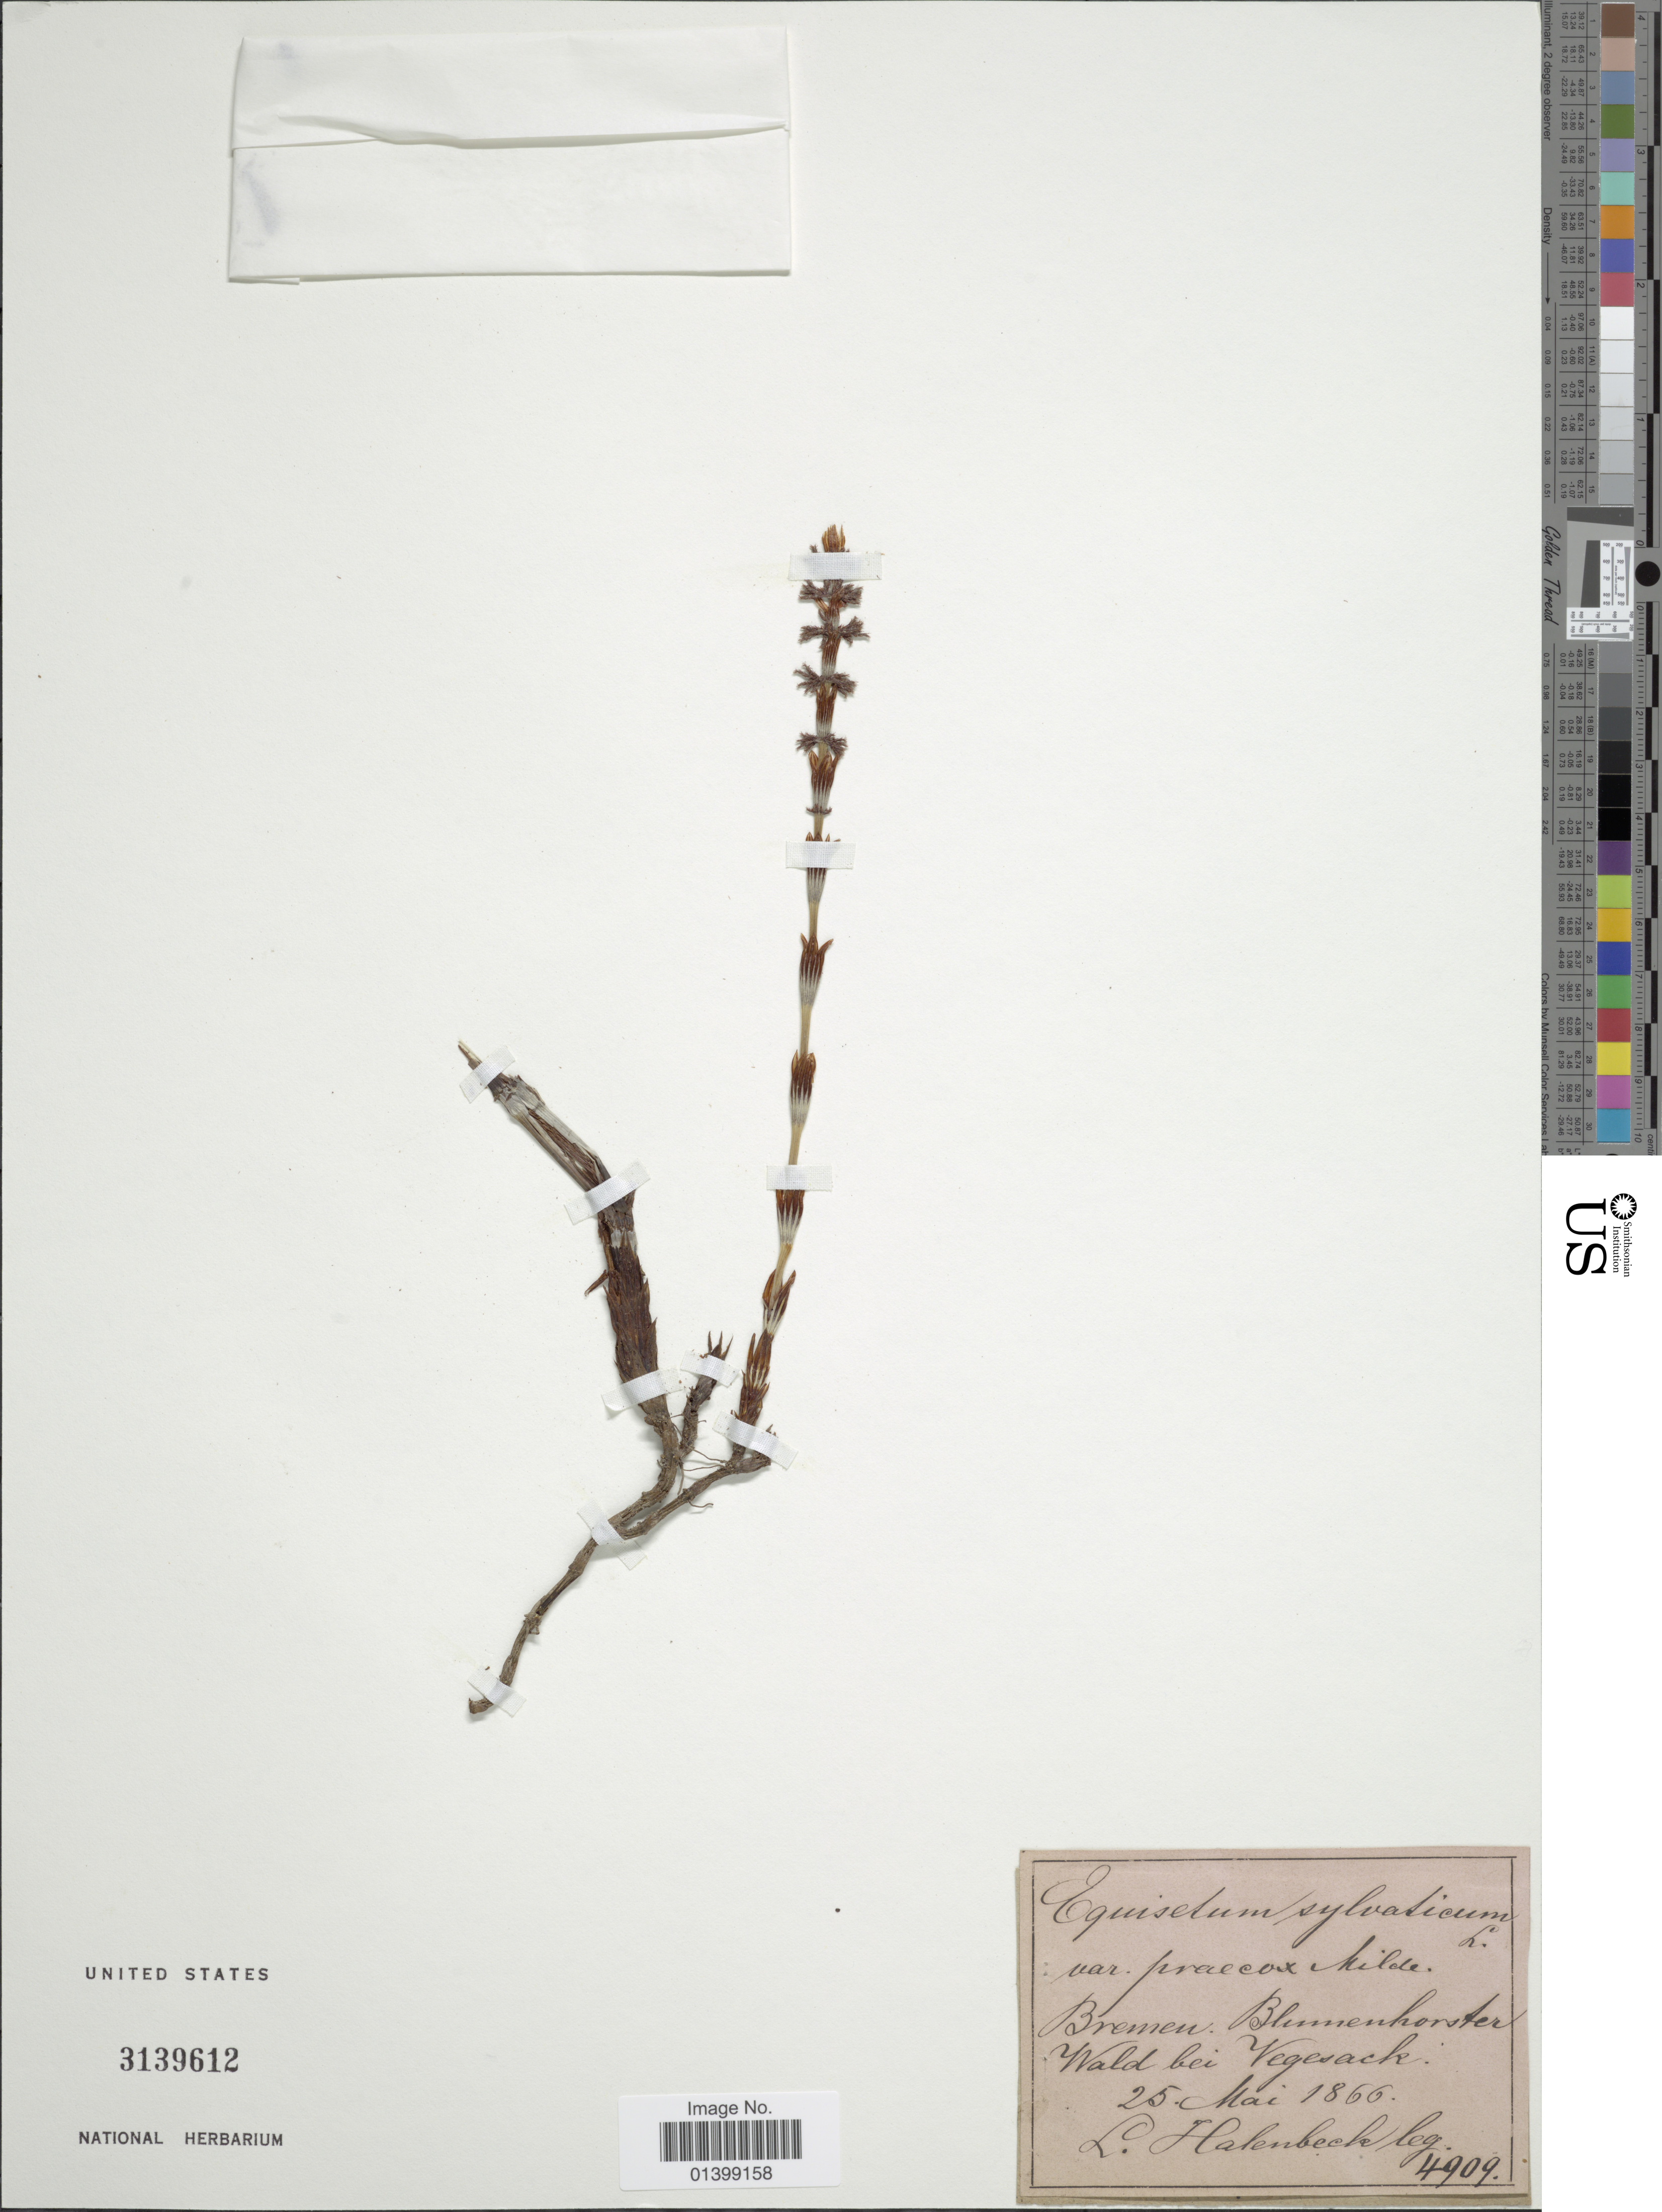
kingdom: Plantae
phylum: Tracheophyta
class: Polypodiopsida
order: Equisetales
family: Equisetaceae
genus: Equisetum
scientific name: Equisetum sylvaticum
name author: L.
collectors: L. Halenbeck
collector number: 4909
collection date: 1866-05-25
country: Germany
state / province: Bremen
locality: Blemmenhorster Wald bei Vegesack [interpreted]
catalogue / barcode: US 3139612